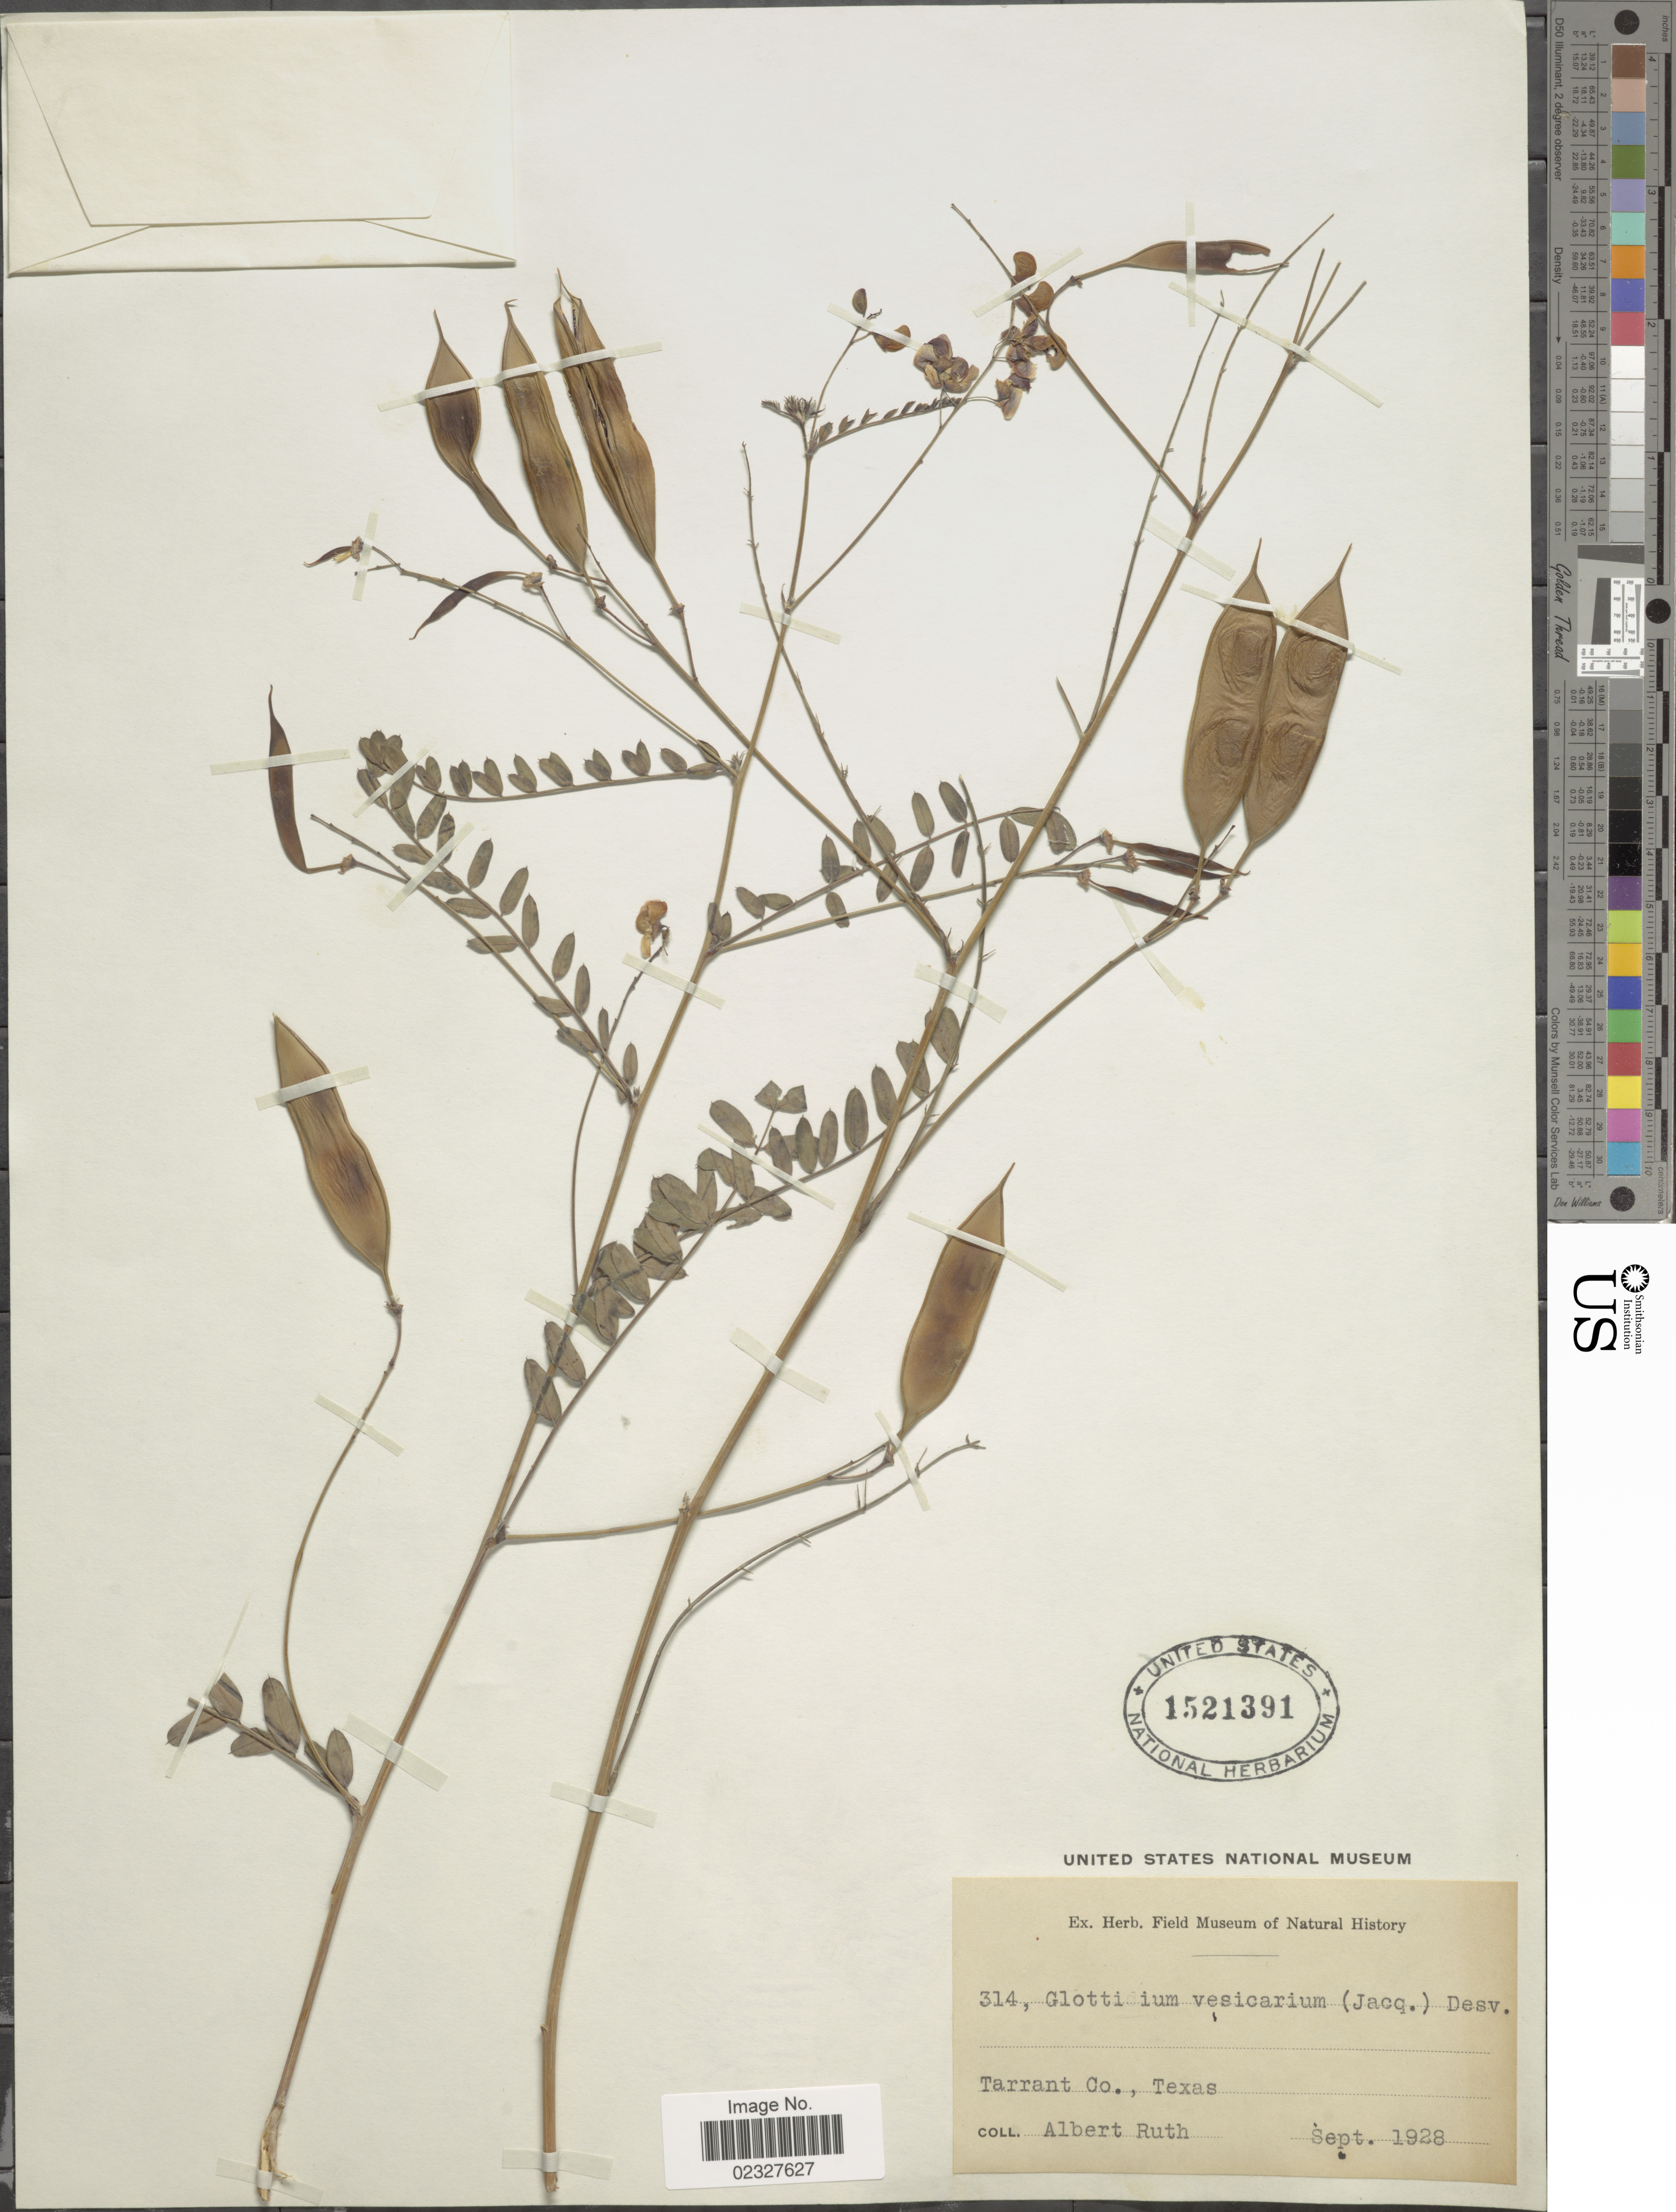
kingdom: Plantae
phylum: Tracheophyta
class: Magnoliopsida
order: Fabales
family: Fabaceae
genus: Sesbania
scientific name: Sesbania vesicaria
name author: (Jacq.) Elliott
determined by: Strong, Mark T., (BOT), Smithsonian Institution - National Museum of Natural History (UNITED STATES)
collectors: A. Ruth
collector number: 314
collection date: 1928-09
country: United States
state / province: Texas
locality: Tarrant Co.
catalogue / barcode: US 1521391